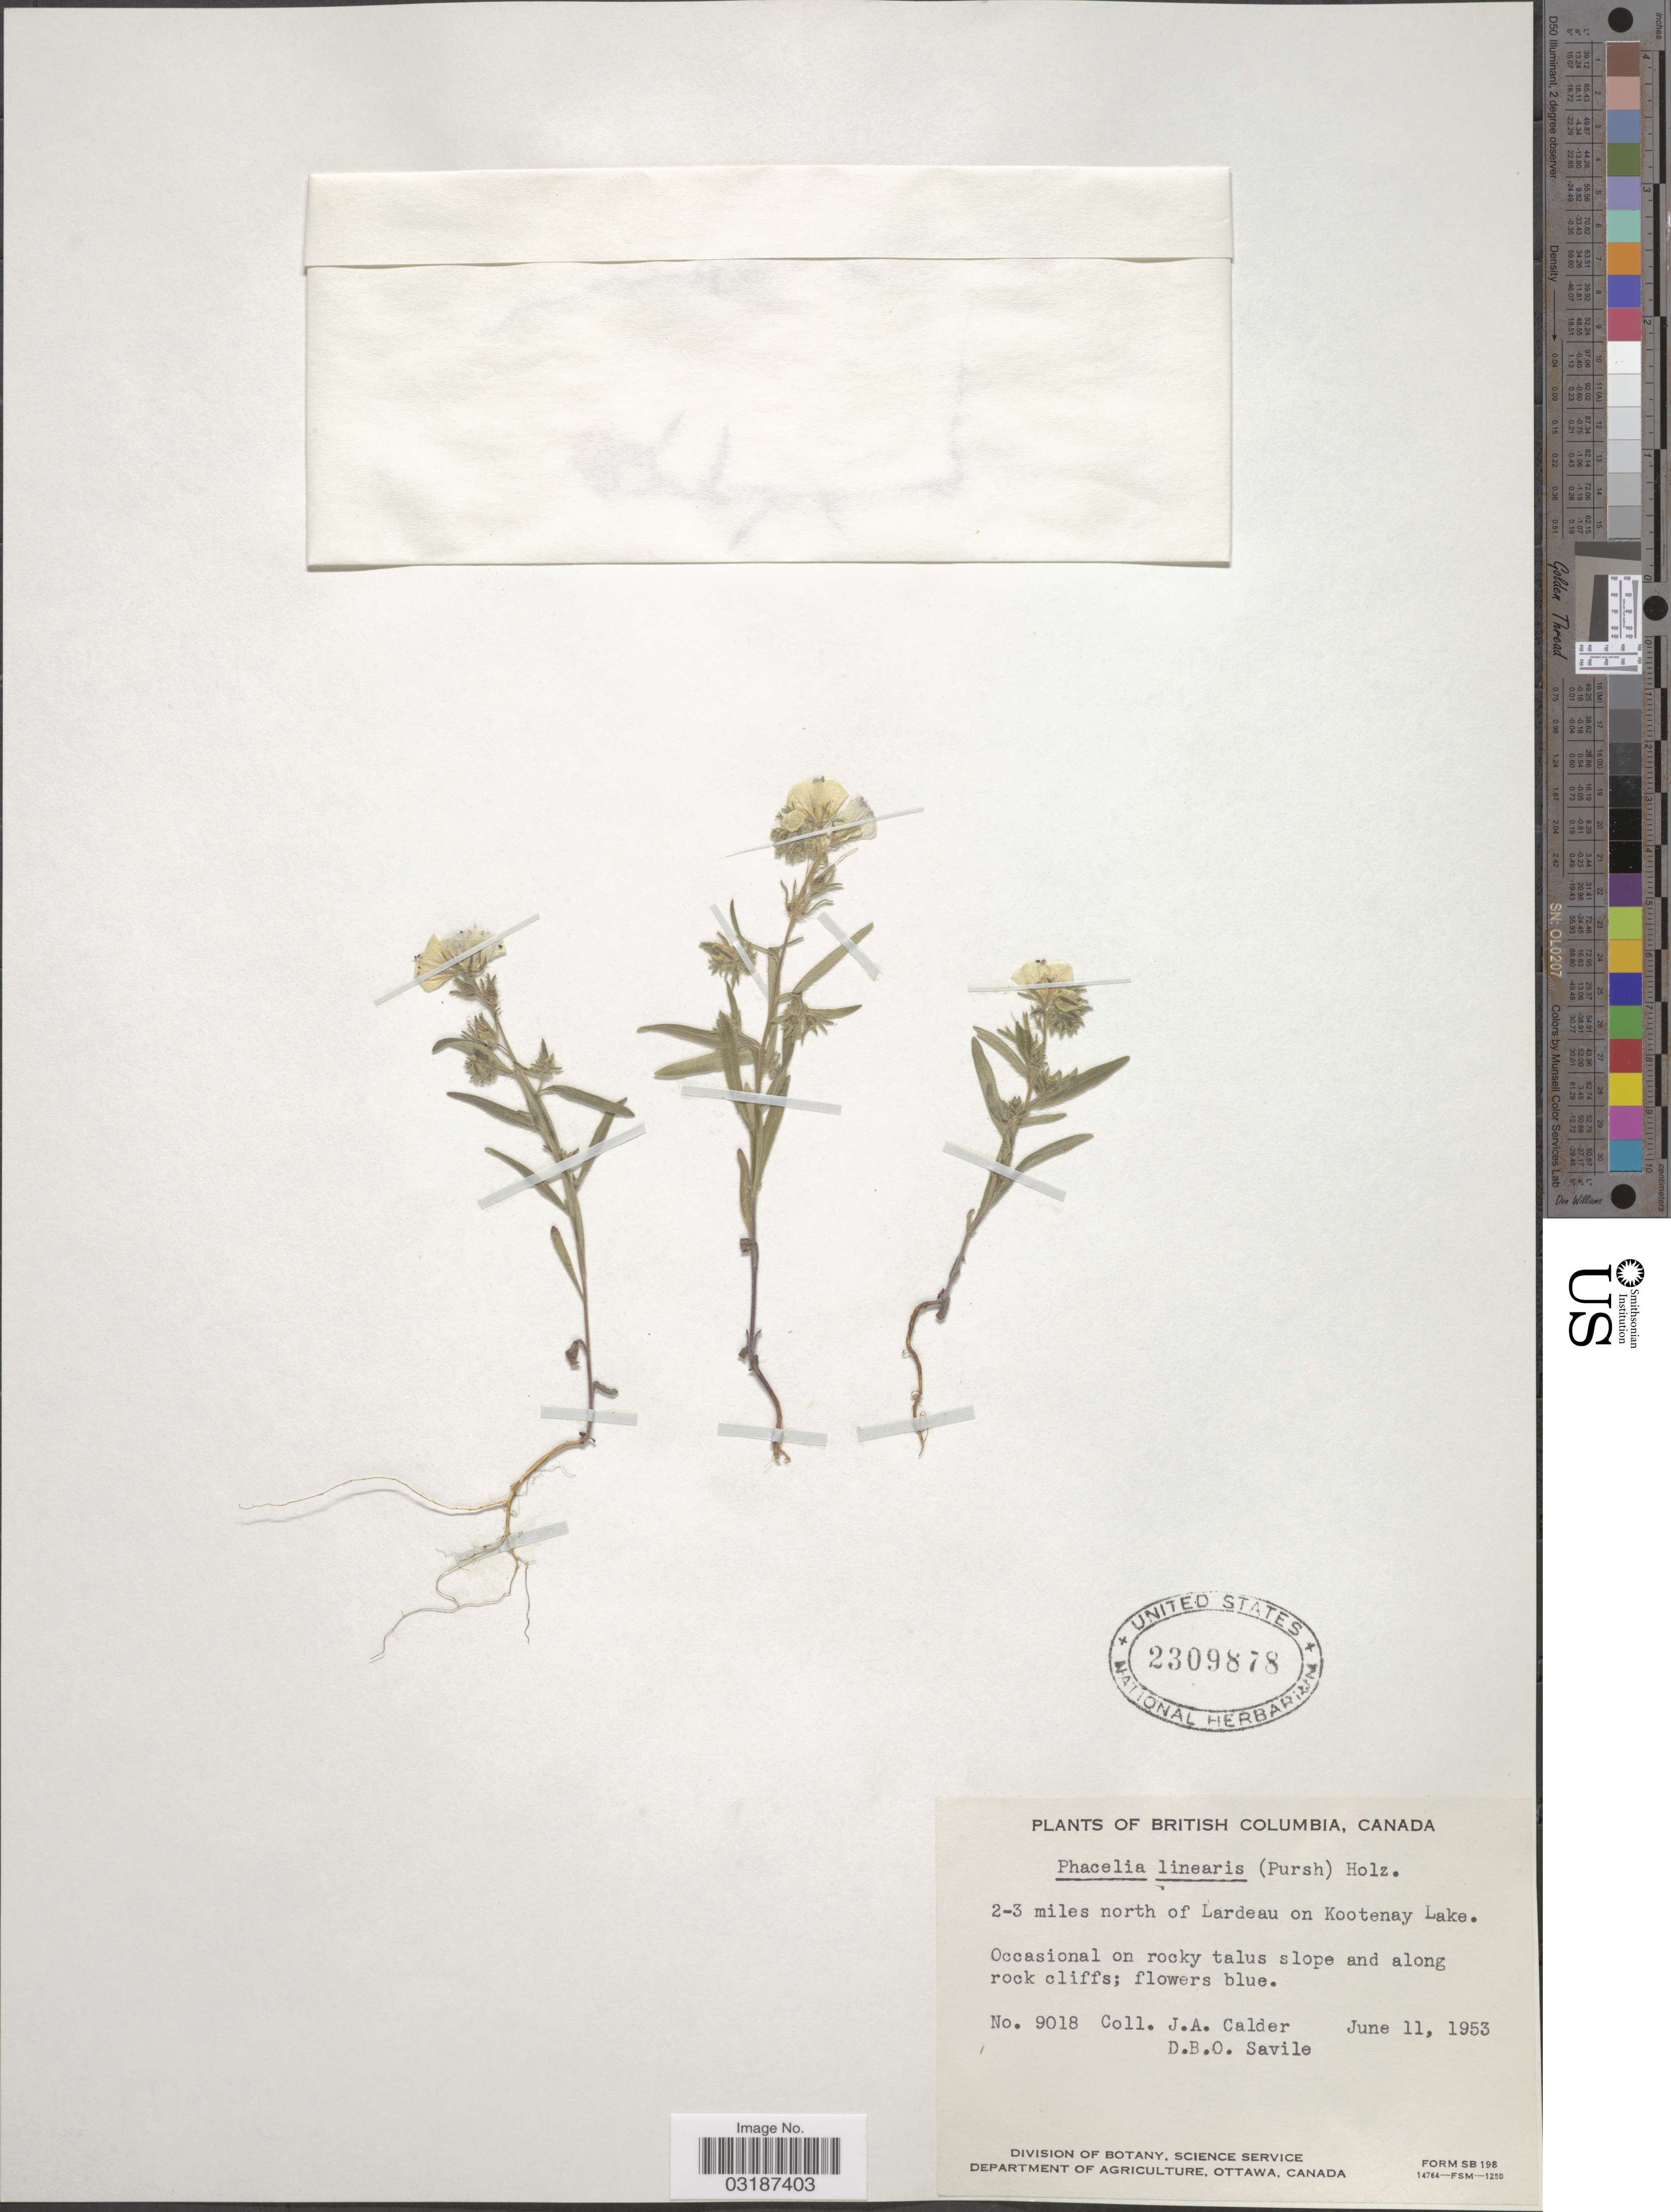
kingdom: Plantae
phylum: Tracheophyta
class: Magnoliopsida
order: Boraginales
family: Hydrophyllaceae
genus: Phacelia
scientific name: Phacelia linearis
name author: (Pursh) Holz.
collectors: J. A. Calder & D. Savile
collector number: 9018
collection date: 1953-06-11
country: Canada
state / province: British Columbia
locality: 2-3 miles north of Lardeau on Kootenay Lake.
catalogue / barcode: US 2309878